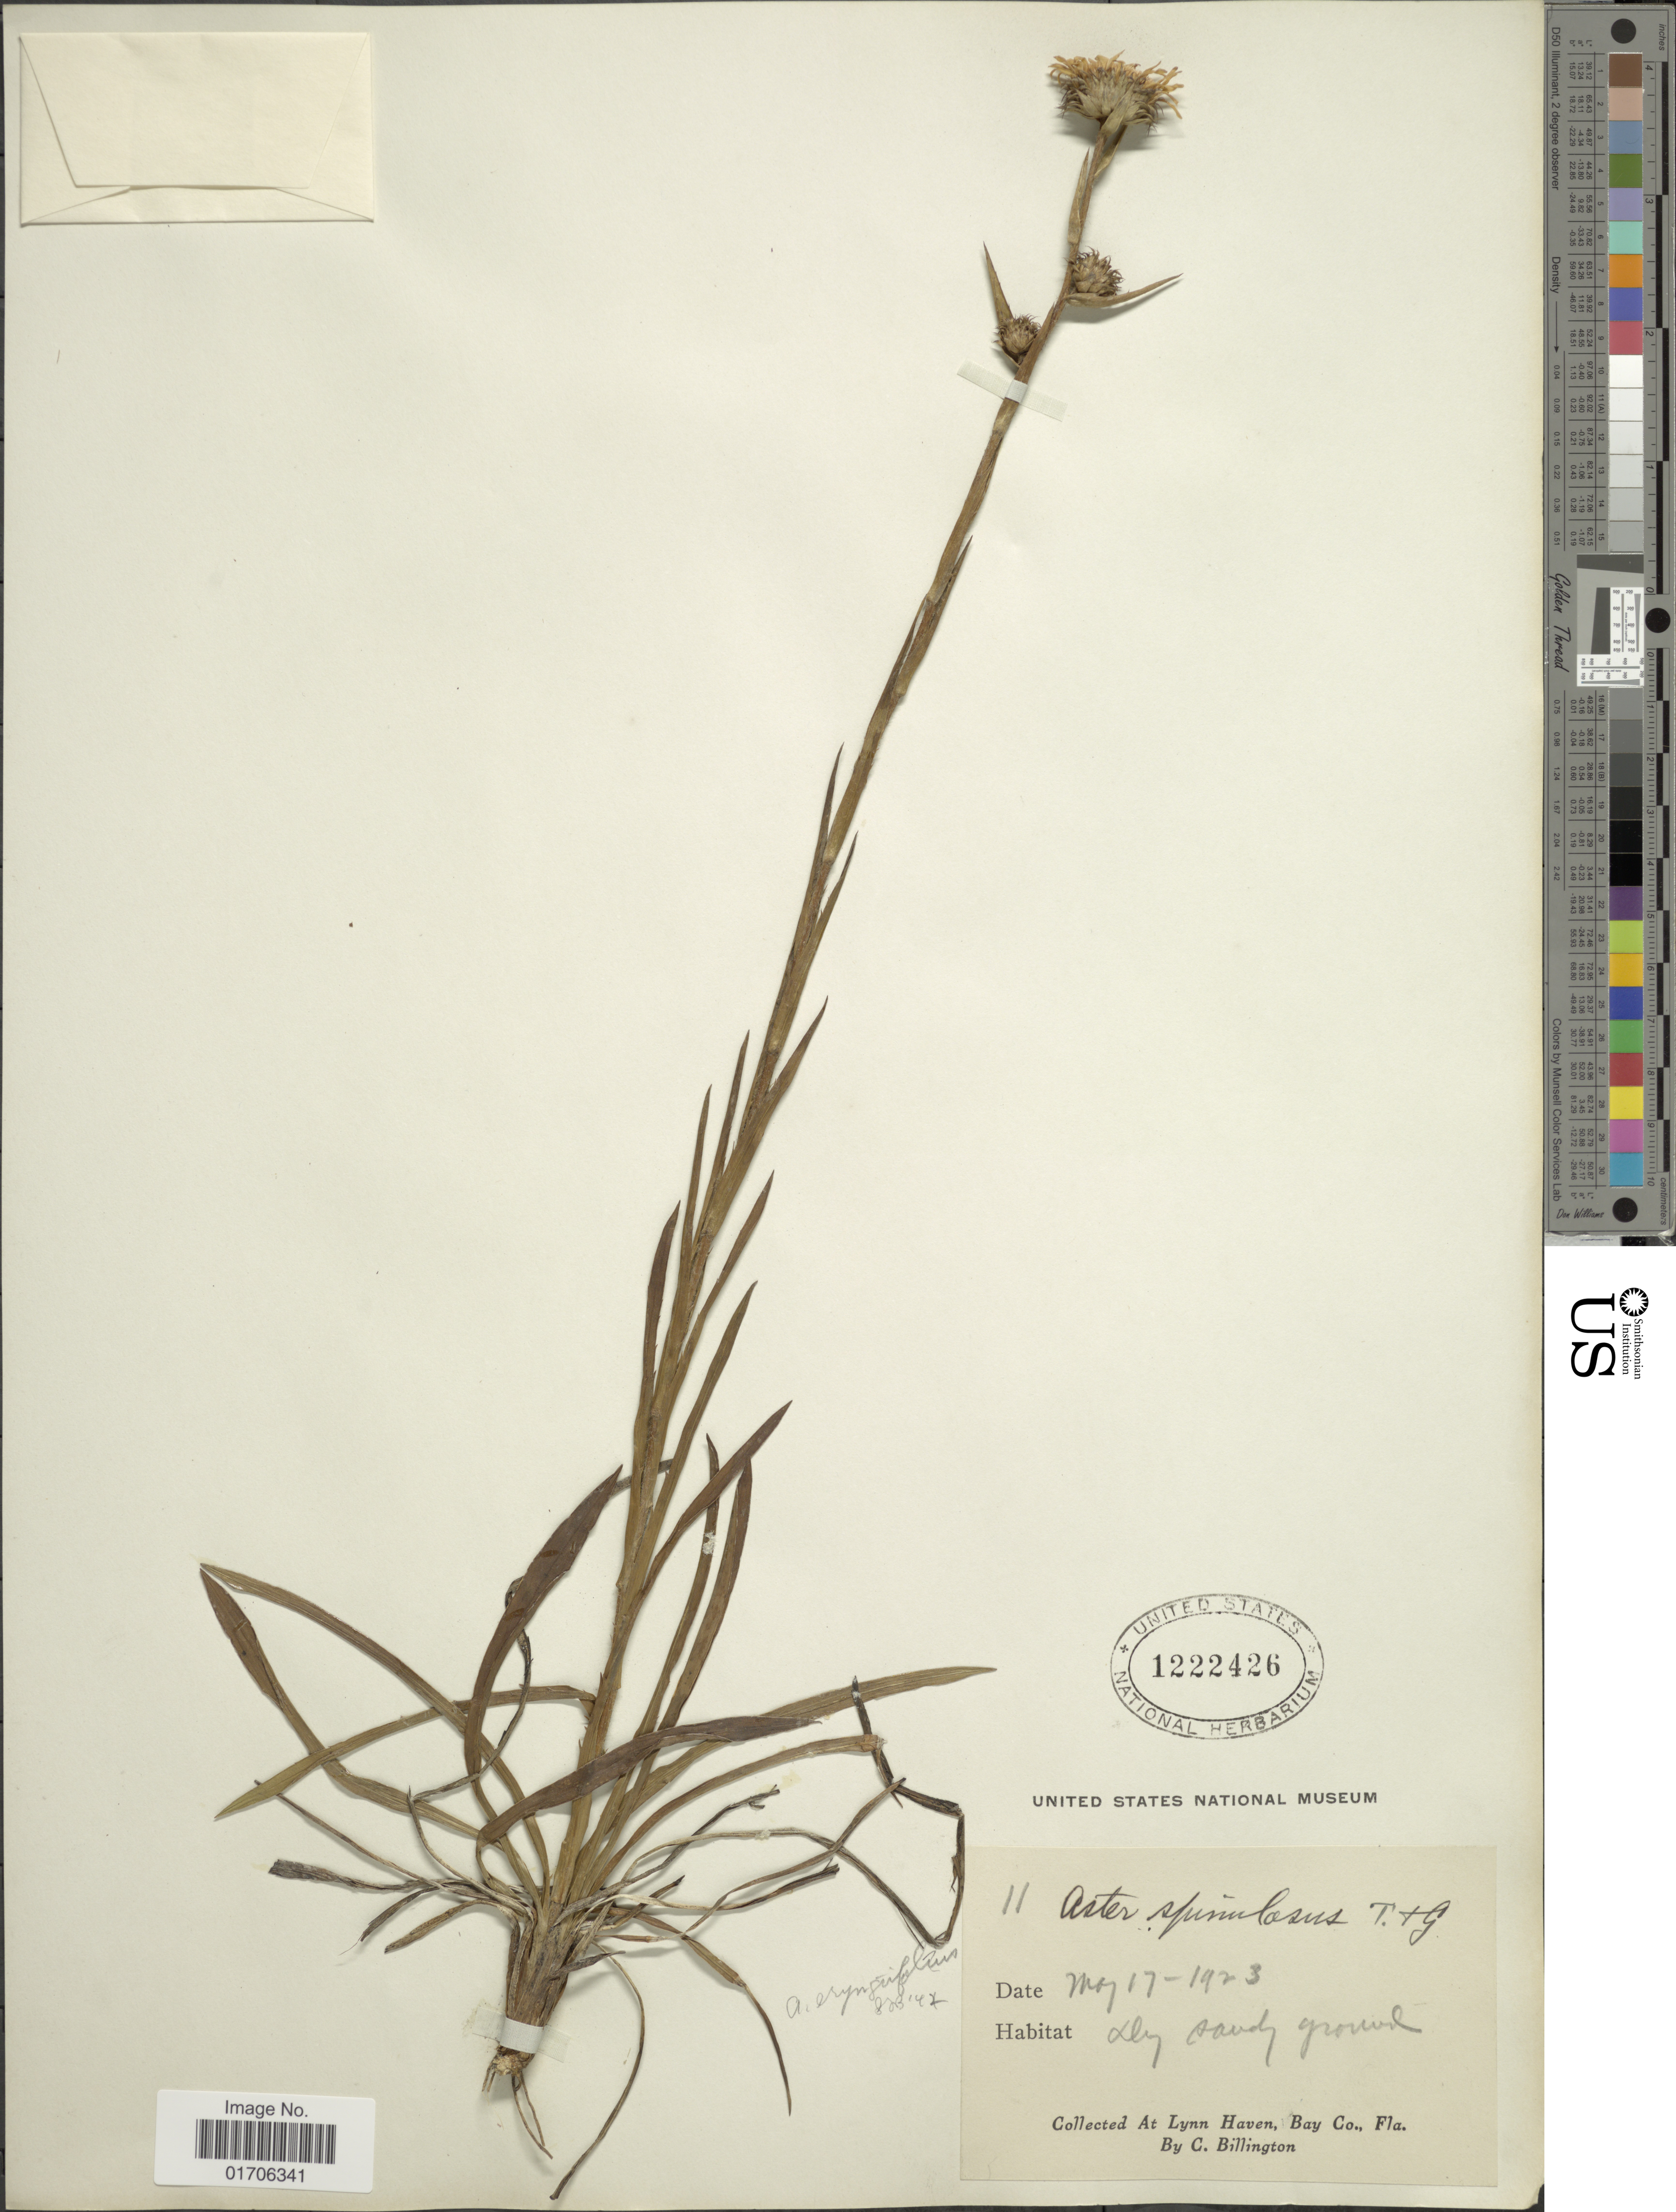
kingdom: Plantae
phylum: Tracheophyta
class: Magnoliopsida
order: Asterales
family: Asteraceae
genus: Eurybia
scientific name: Eurybia eryngiifolia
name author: (Torr. & A. Gray) G.L. Nesom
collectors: C. Billington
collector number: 11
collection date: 1923-05-17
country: United States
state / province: Florida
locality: Lynn Haven, Bay Co.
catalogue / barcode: US 1222426